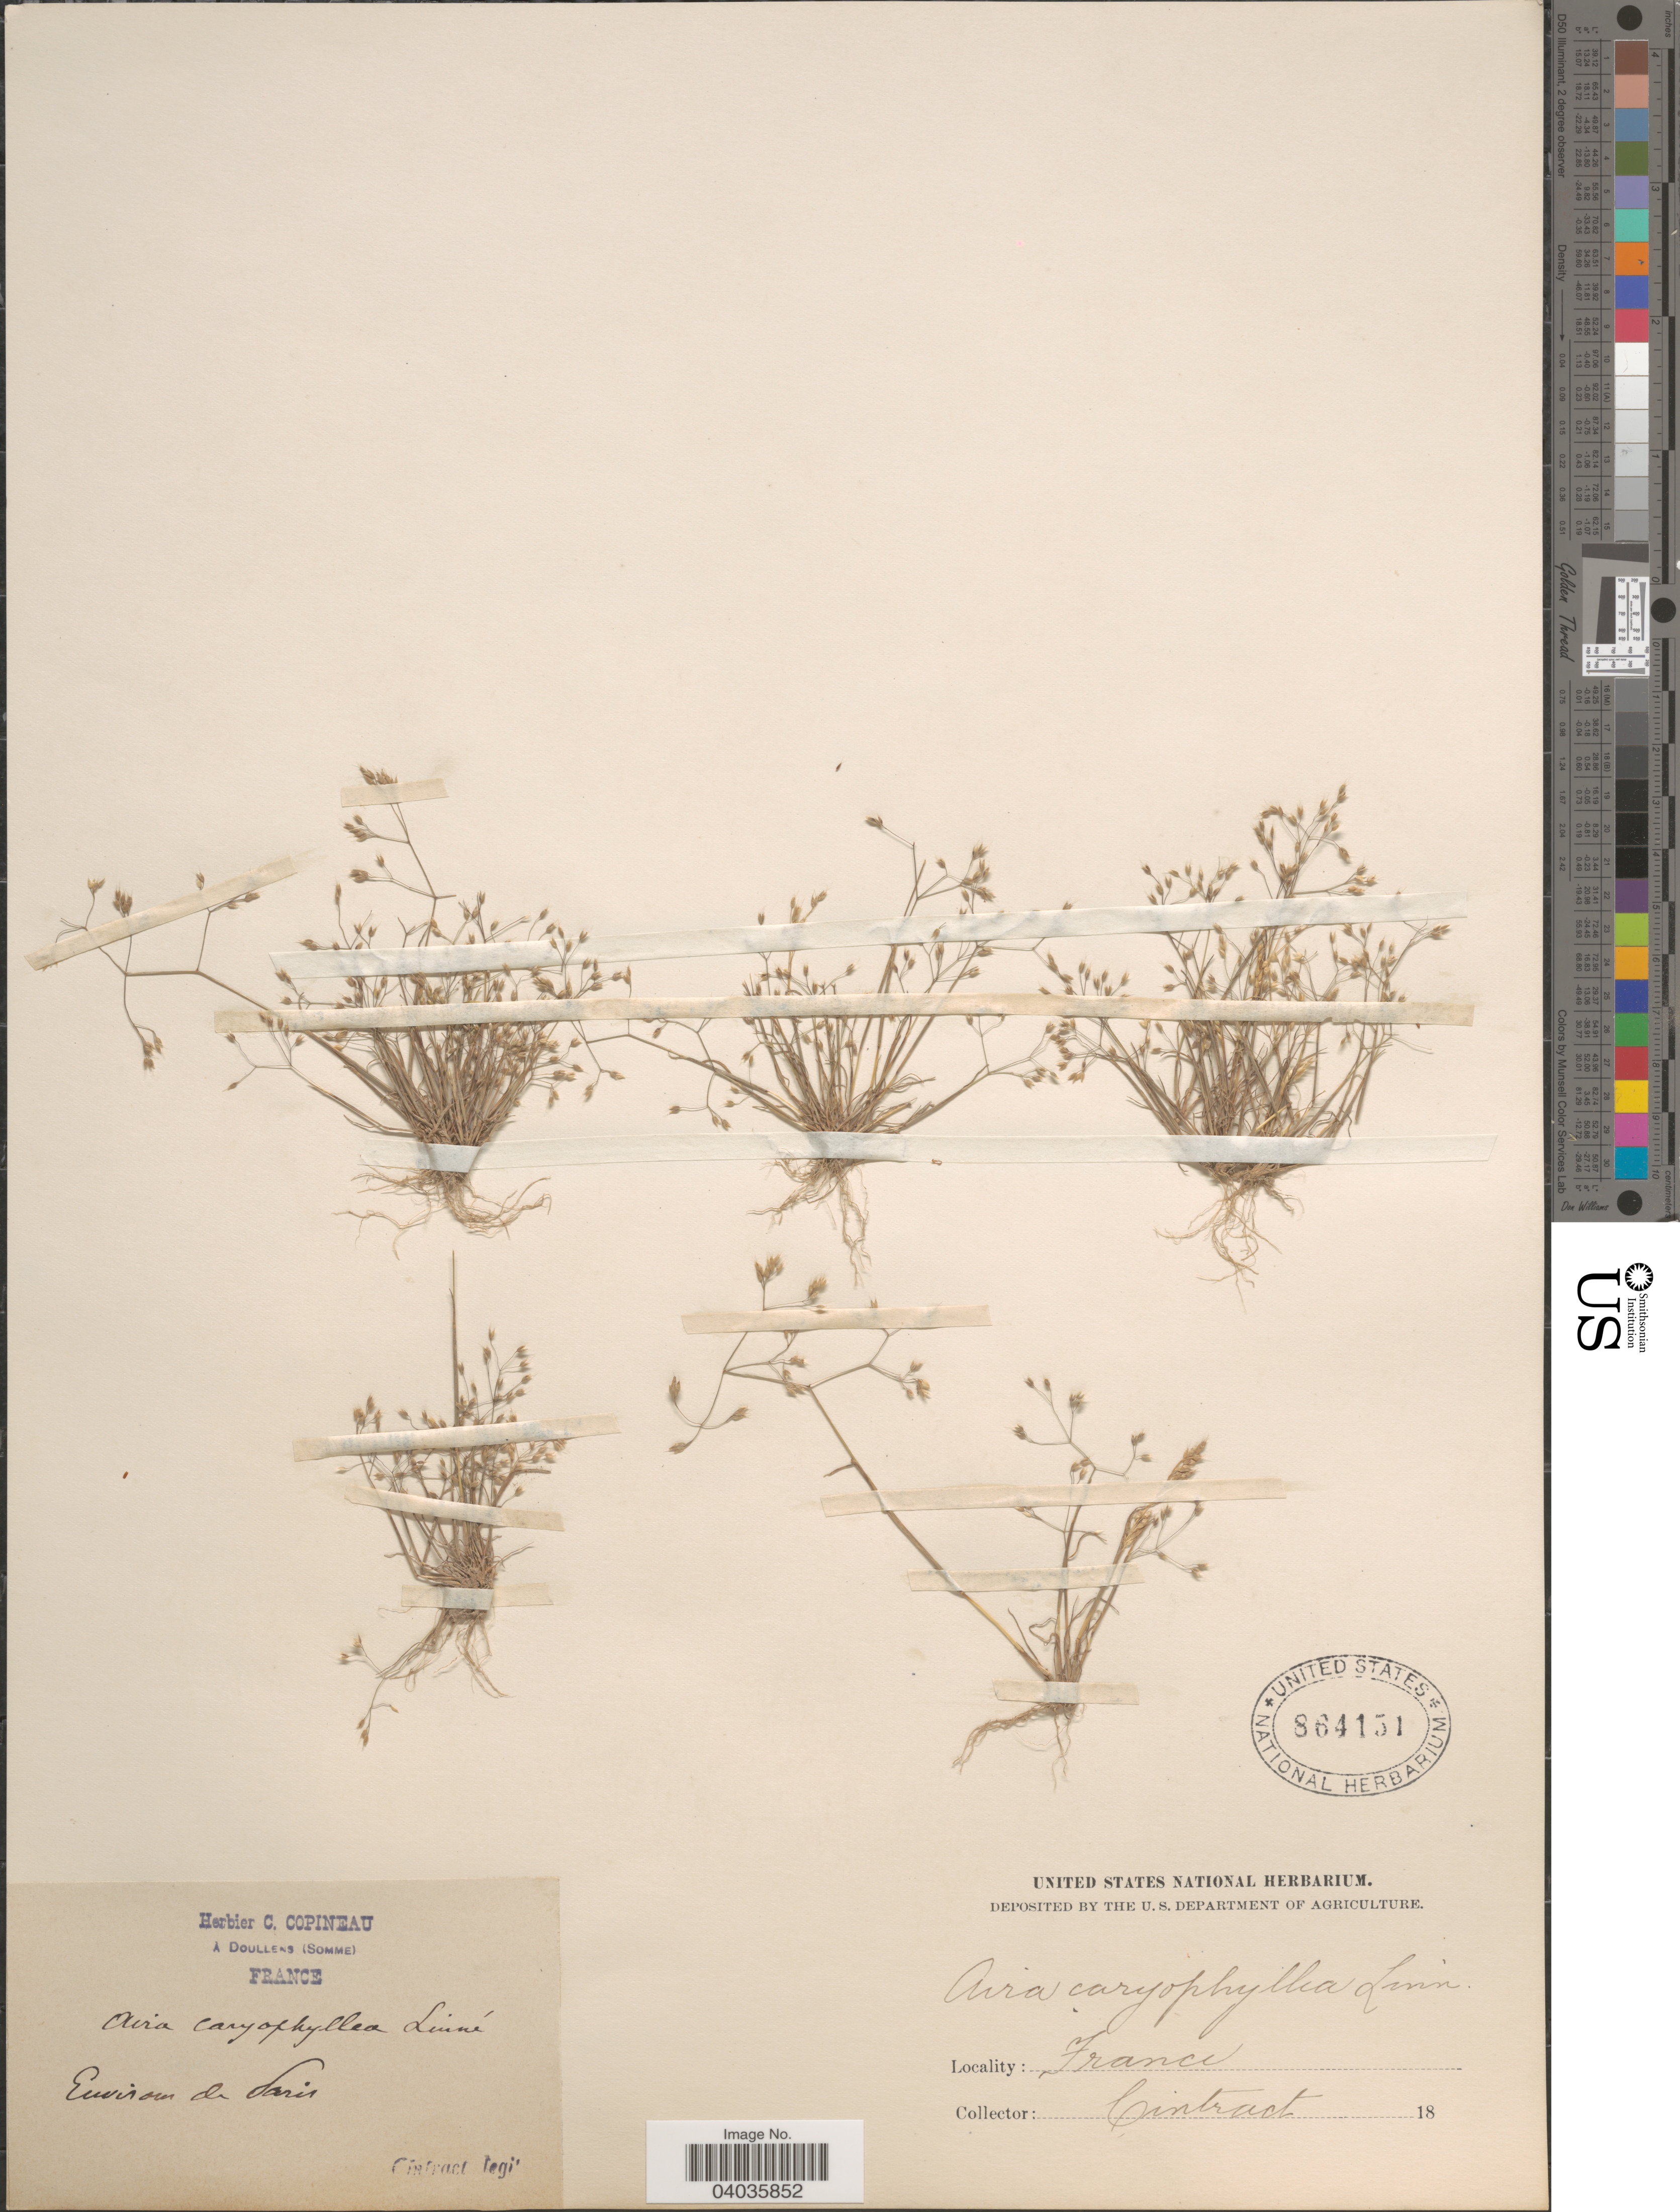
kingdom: Plantae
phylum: Tracheophyta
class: Liliopsida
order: Poales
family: Poaceae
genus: Aira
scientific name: Aira caryophyllea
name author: L.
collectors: Cintract, --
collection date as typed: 18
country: France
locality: Environs de Varis.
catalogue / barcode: US 864151